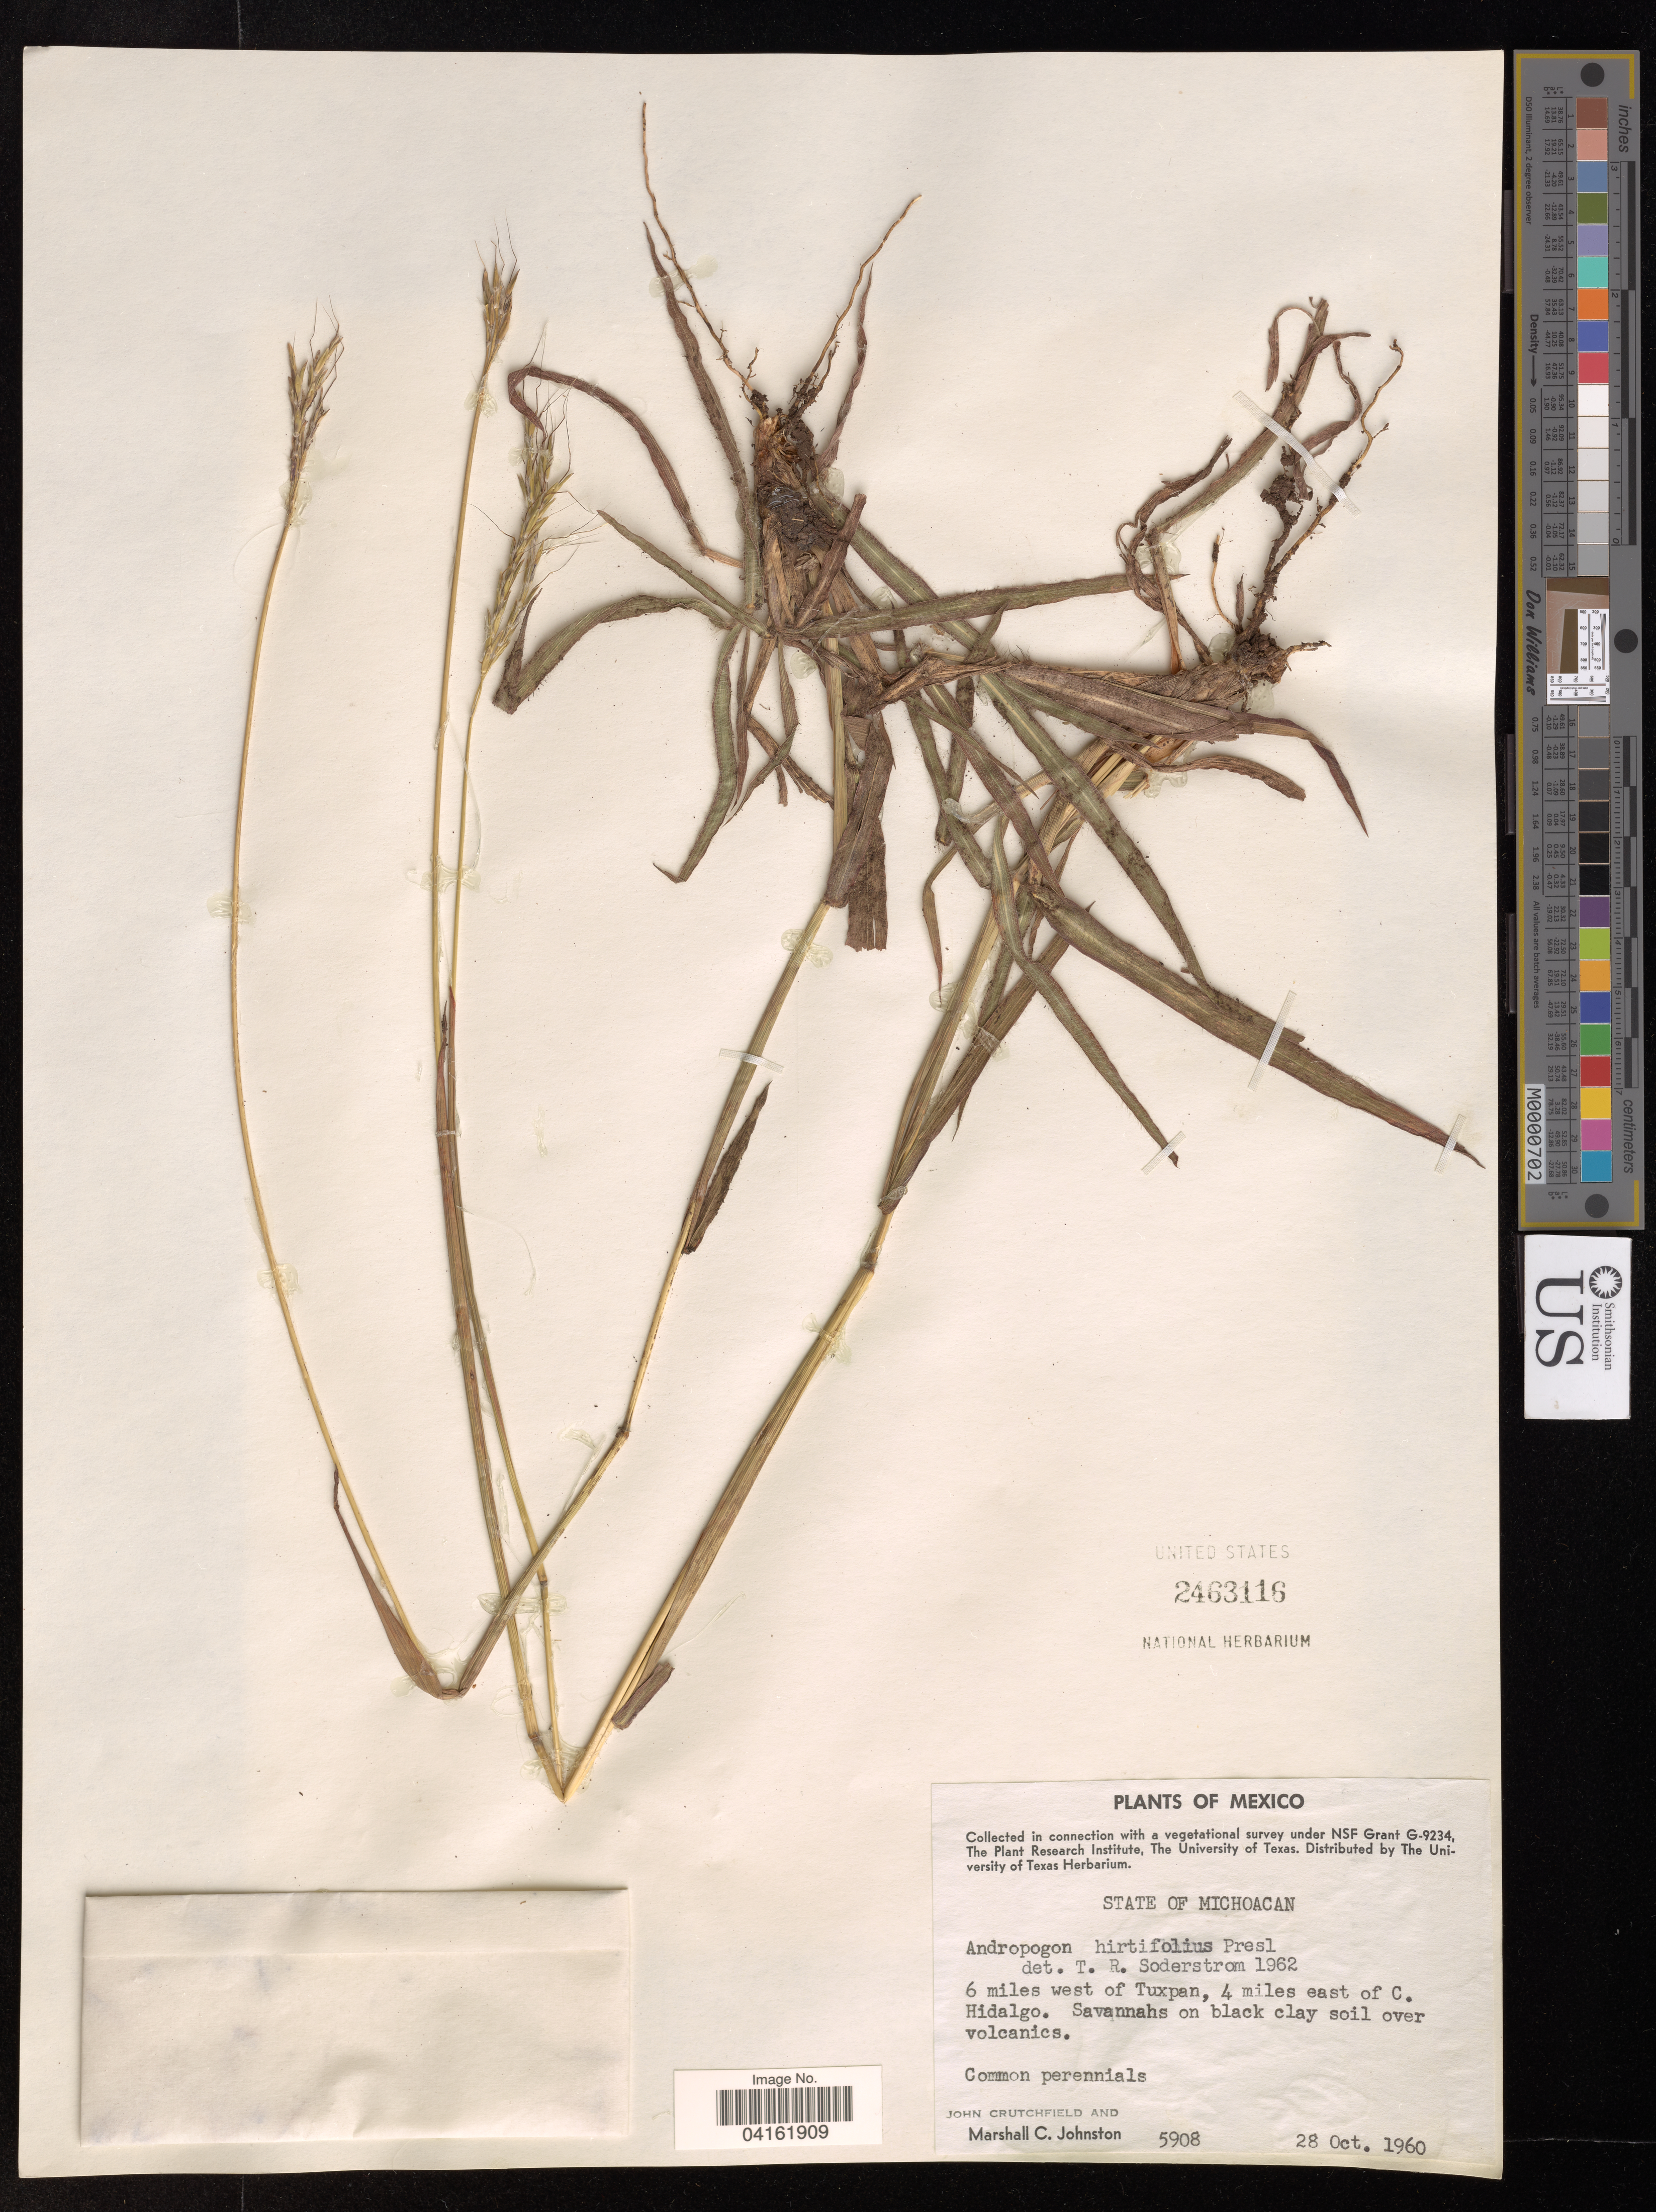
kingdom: Plantae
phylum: Tracheophyta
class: Liliopsida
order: Poales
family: Poaceae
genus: Andropogon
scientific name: Andropogon hirtifolius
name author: C. Presl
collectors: J. Crutchfield & M. Johnston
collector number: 5908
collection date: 1960-10-28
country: Mexico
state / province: Michoacán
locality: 6 miles west of Tuxpan, 4 miles east of C. Hidalgo.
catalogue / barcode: US 2463116